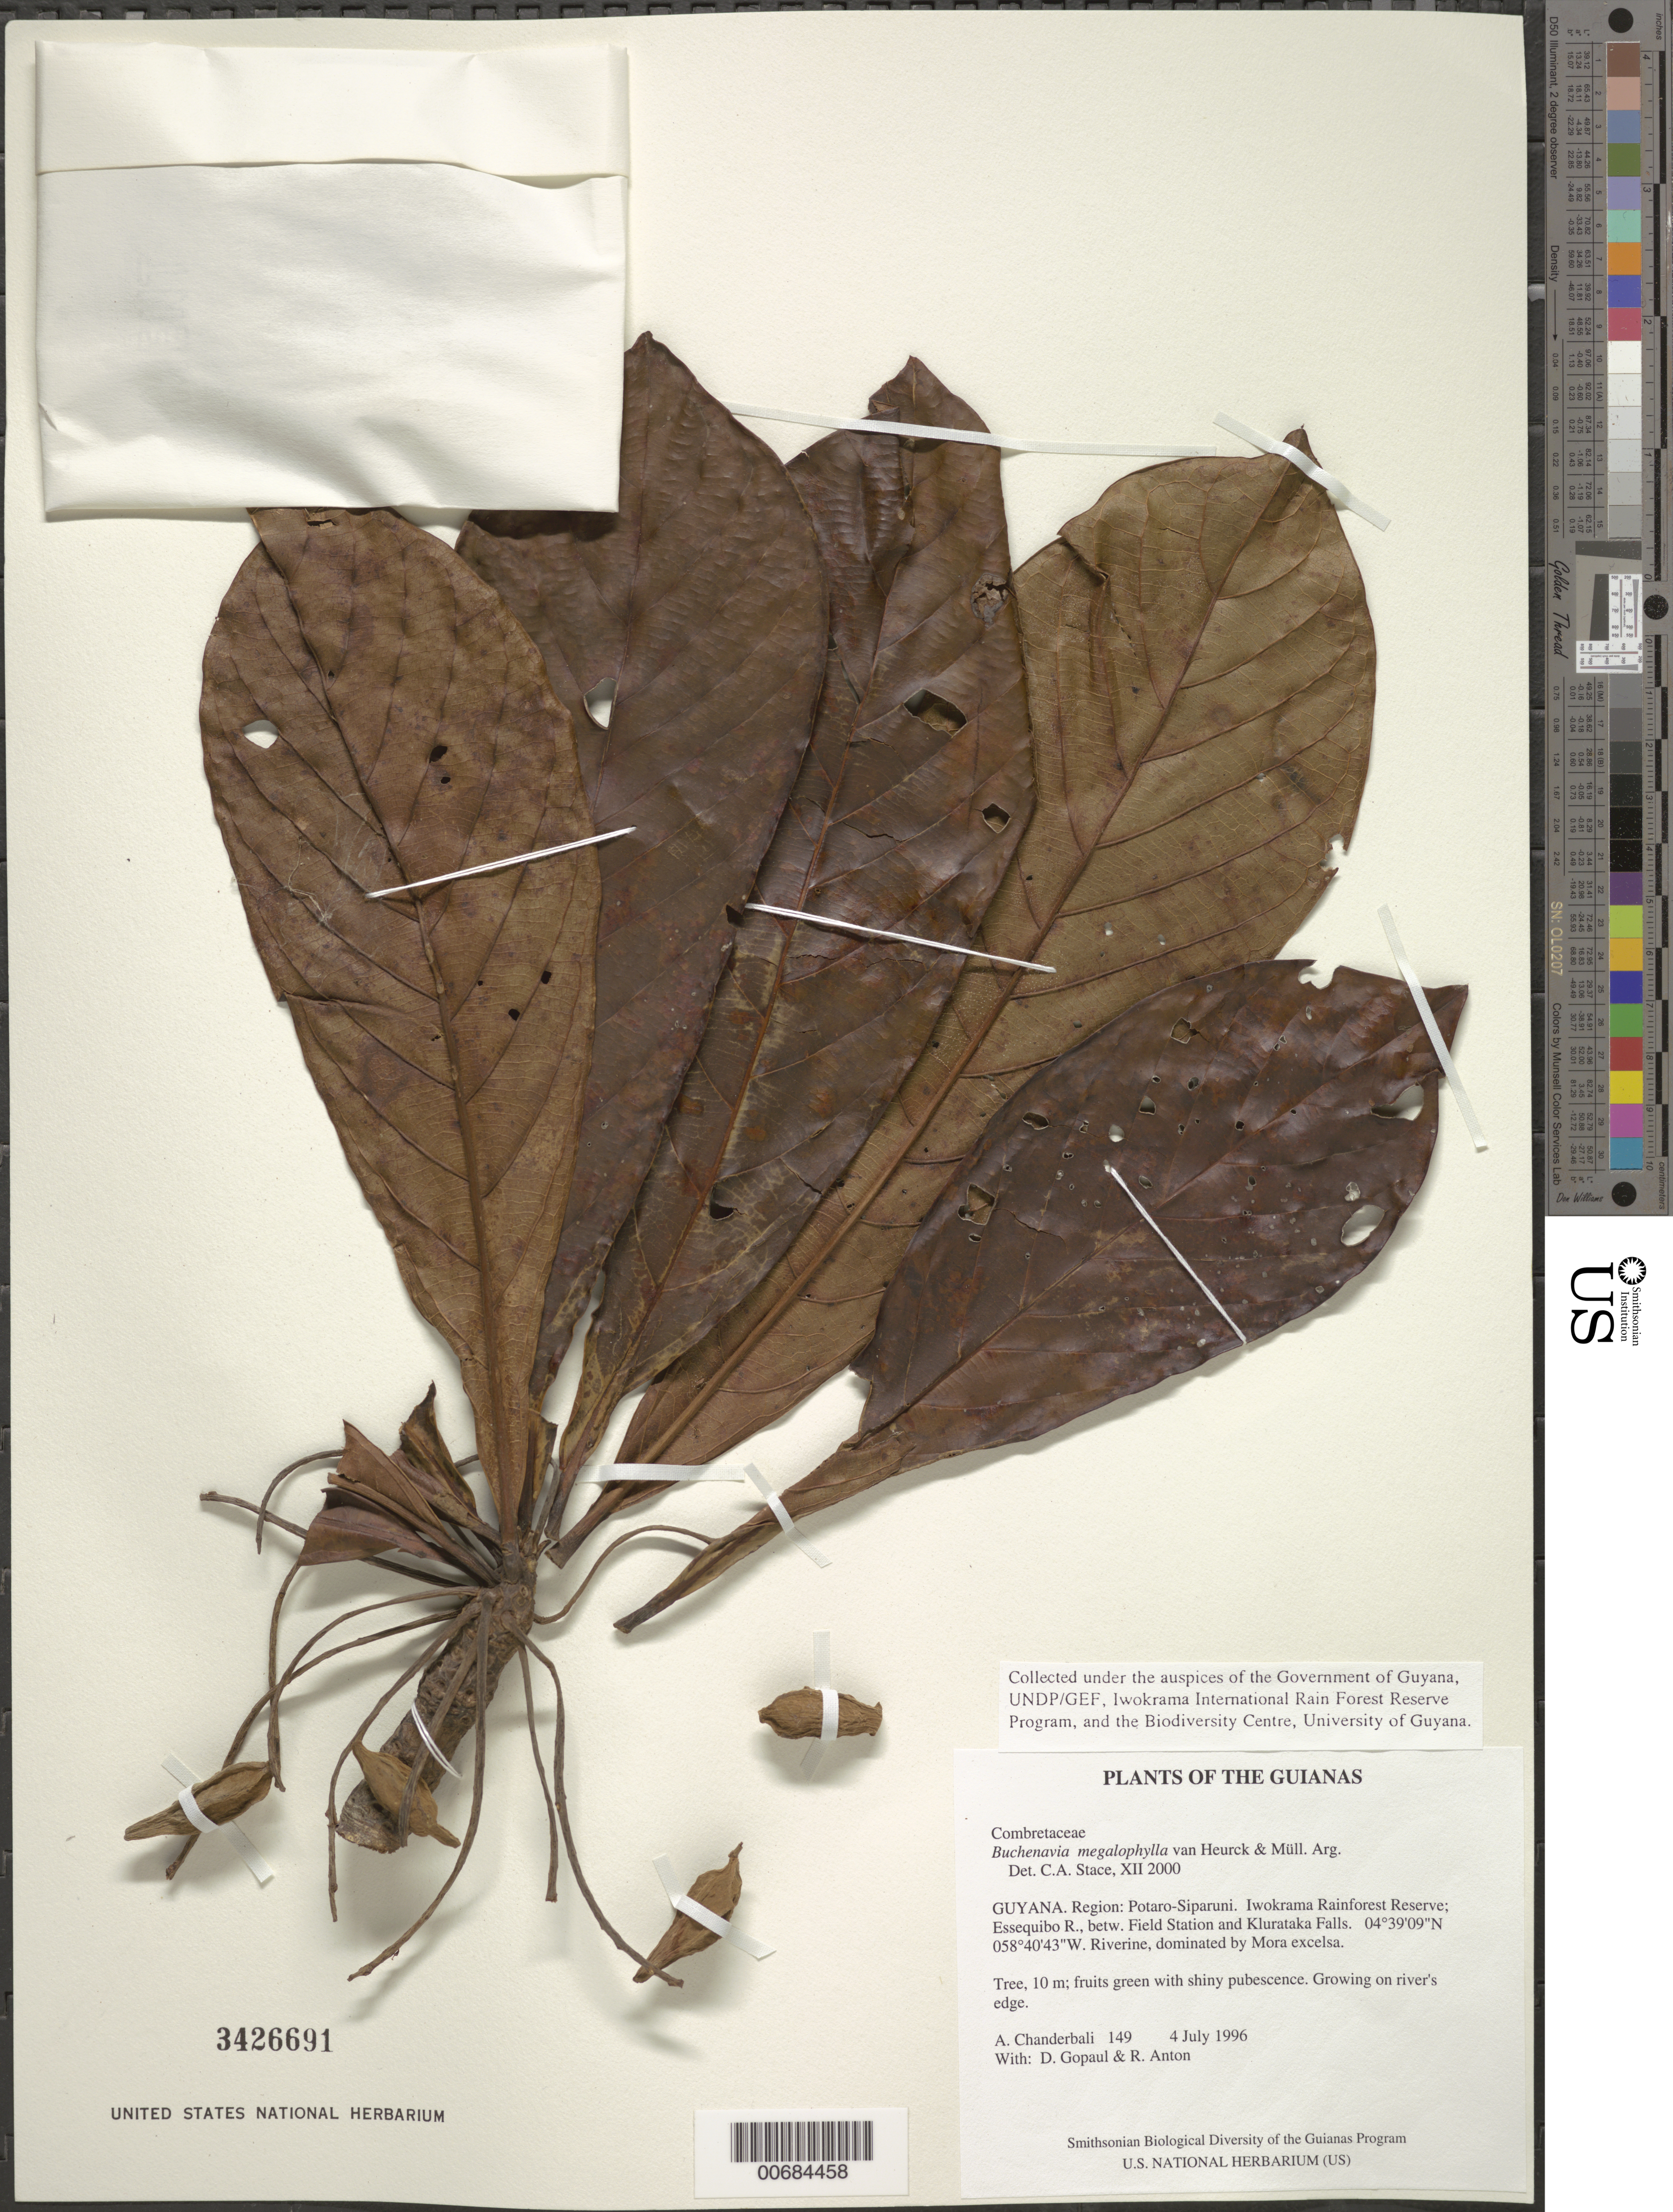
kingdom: Plantae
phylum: Tracheophyta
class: Magnoliopsida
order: Myrtales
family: Combretaceae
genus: Terminalia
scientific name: Terminalia megalophylla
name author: (Van Heurck & Müll. Arg.) Gere & Boatwr.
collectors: A. S. Chanderbali, D. Gopaul & R. Anton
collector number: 149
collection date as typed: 4 July 1996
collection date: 1996-07-04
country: Guyana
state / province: Potaro-Siparuni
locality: Iwokrama Rainforest Reserve; Essequibo R., betw. Field Station and Klurataka Falls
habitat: Riverine, dominated by Mora excelsa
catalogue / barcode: US 3426691